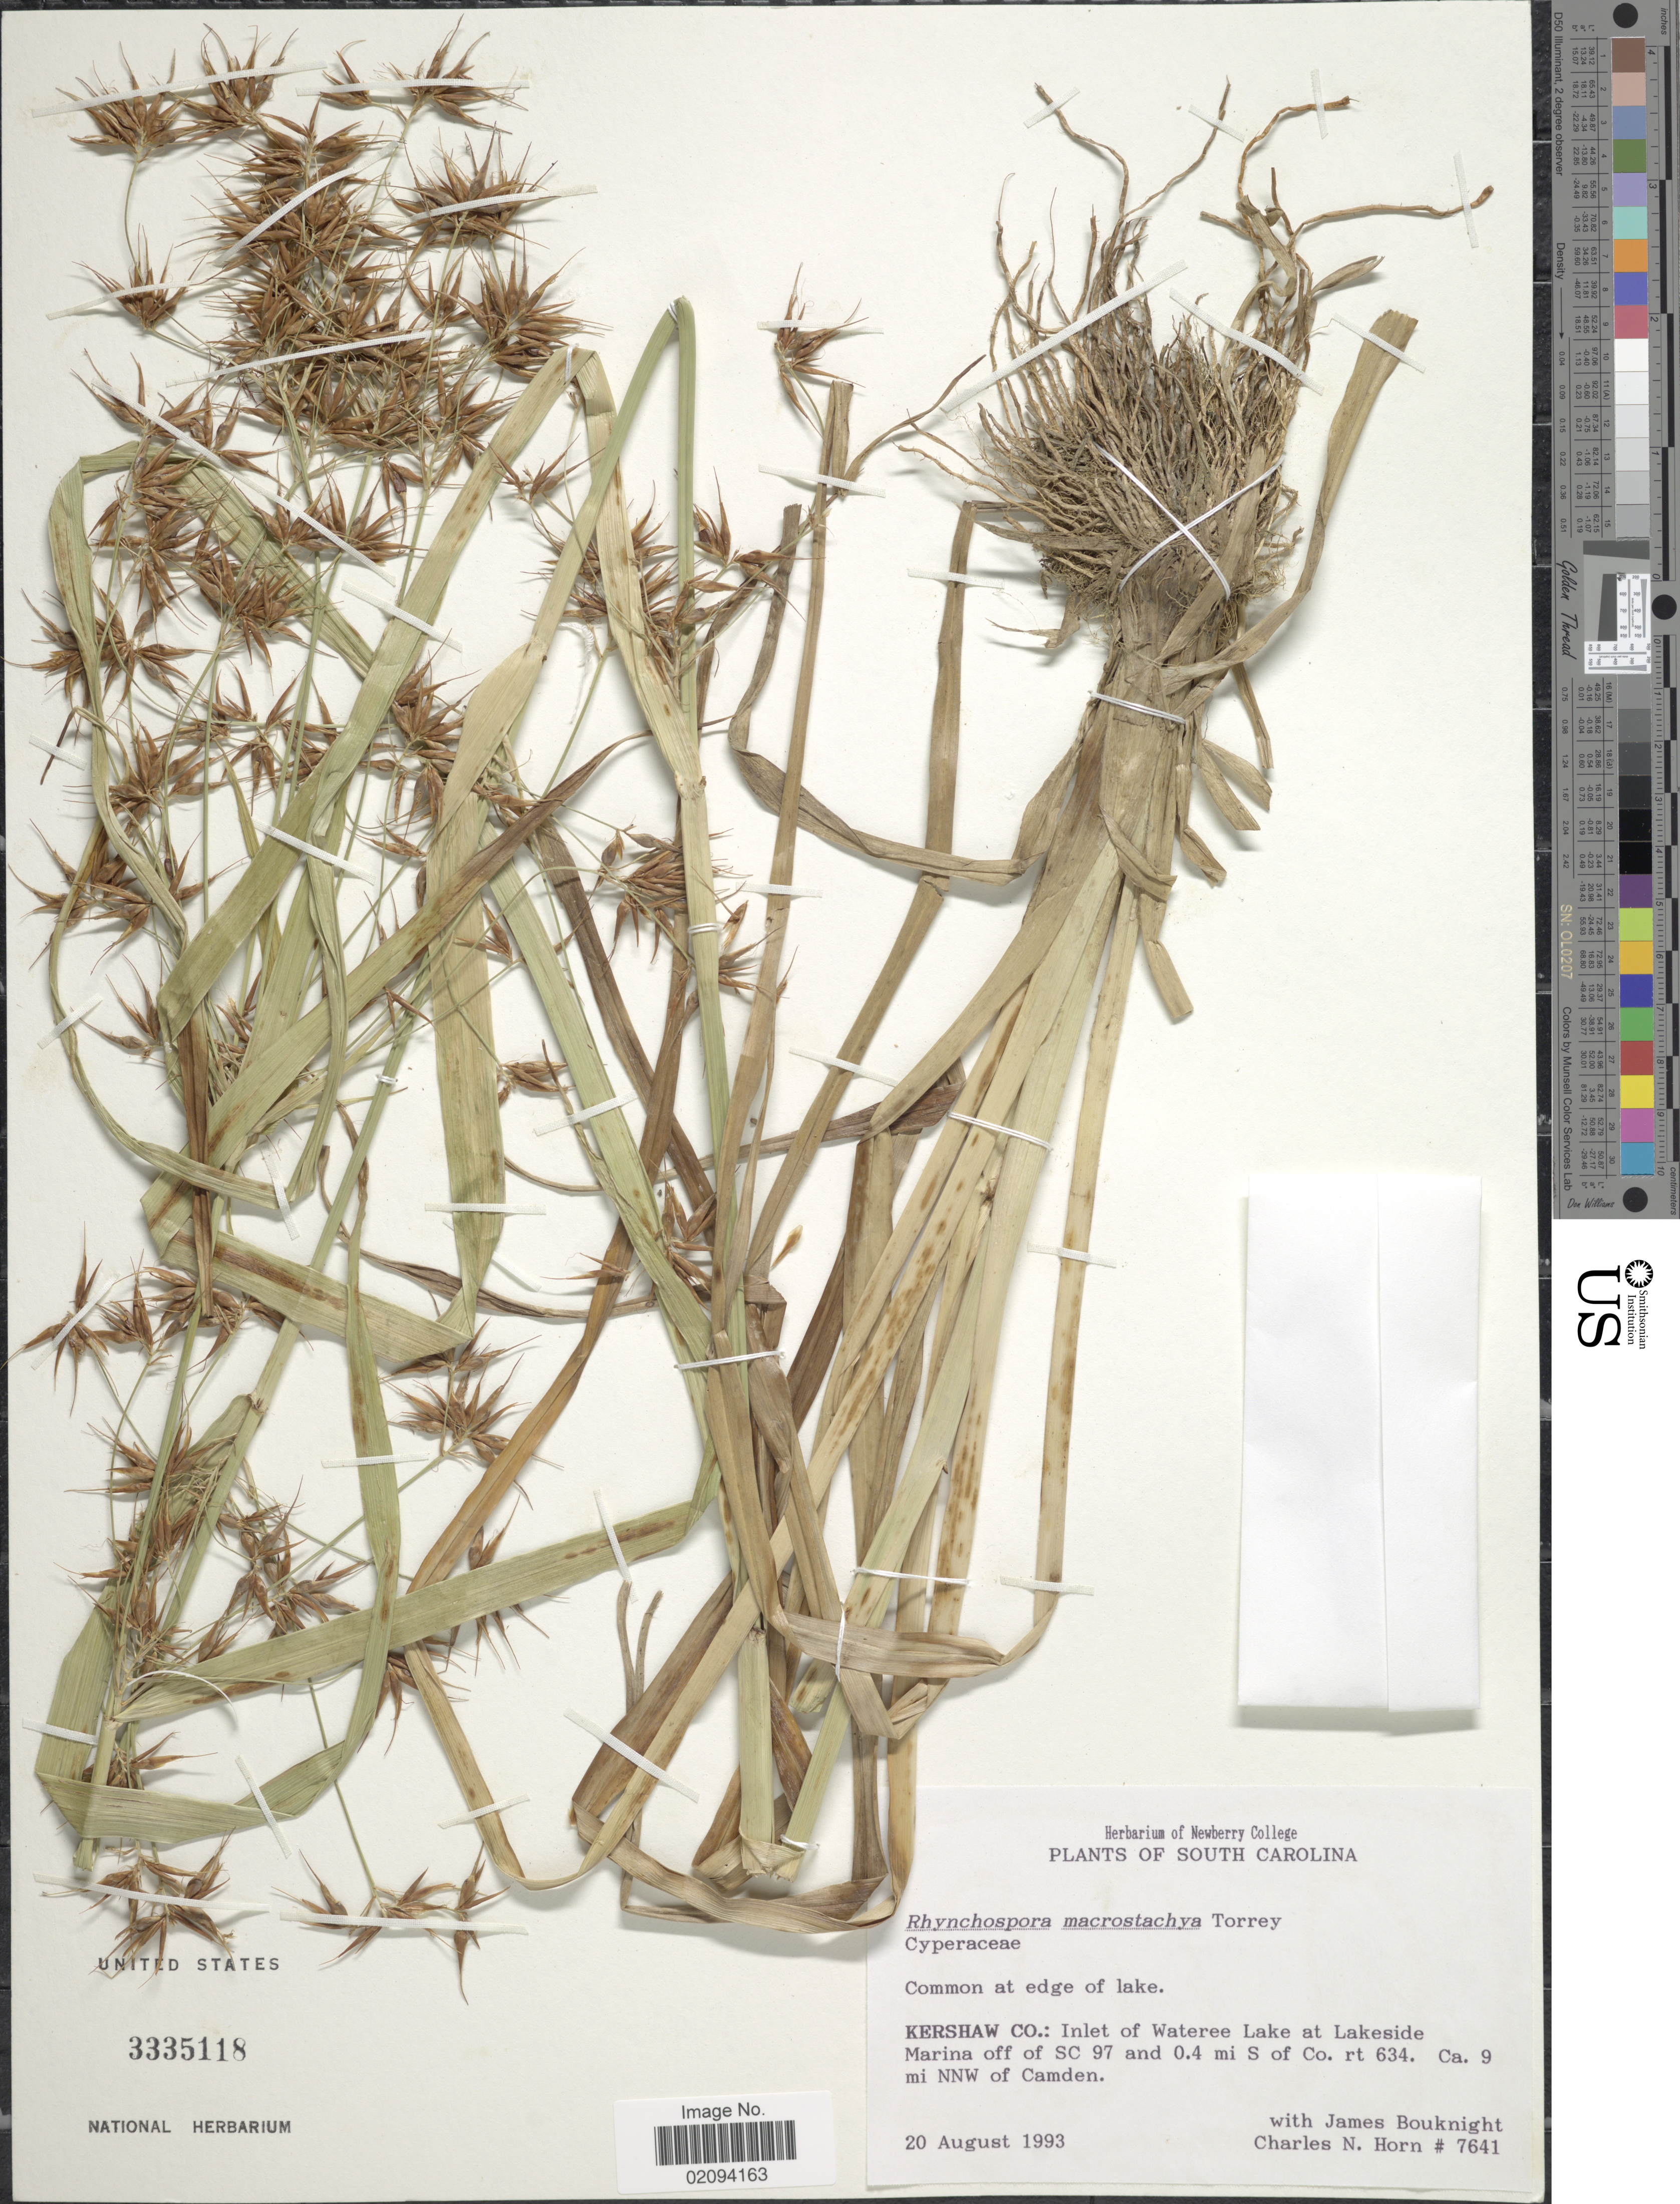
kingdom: Plantae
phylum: Tracheophyta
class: Liliopsida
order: Poales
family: Cyperaceae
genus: Rhynchospora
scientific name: Rhynchospora macrostachya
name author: Torr. ex A. Gray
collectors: C. N. Horn & J. Bouknight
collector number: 7641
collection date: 1993-08-20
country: United States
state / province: South Carolina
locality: Kershaw Co.: Inlet of Wateree Lake at Lakeside Marina off of SC 97 and 0.4 mi S of Co. rt 634. Ca. 9 mi NNW of Camden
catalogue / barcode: US 3335118